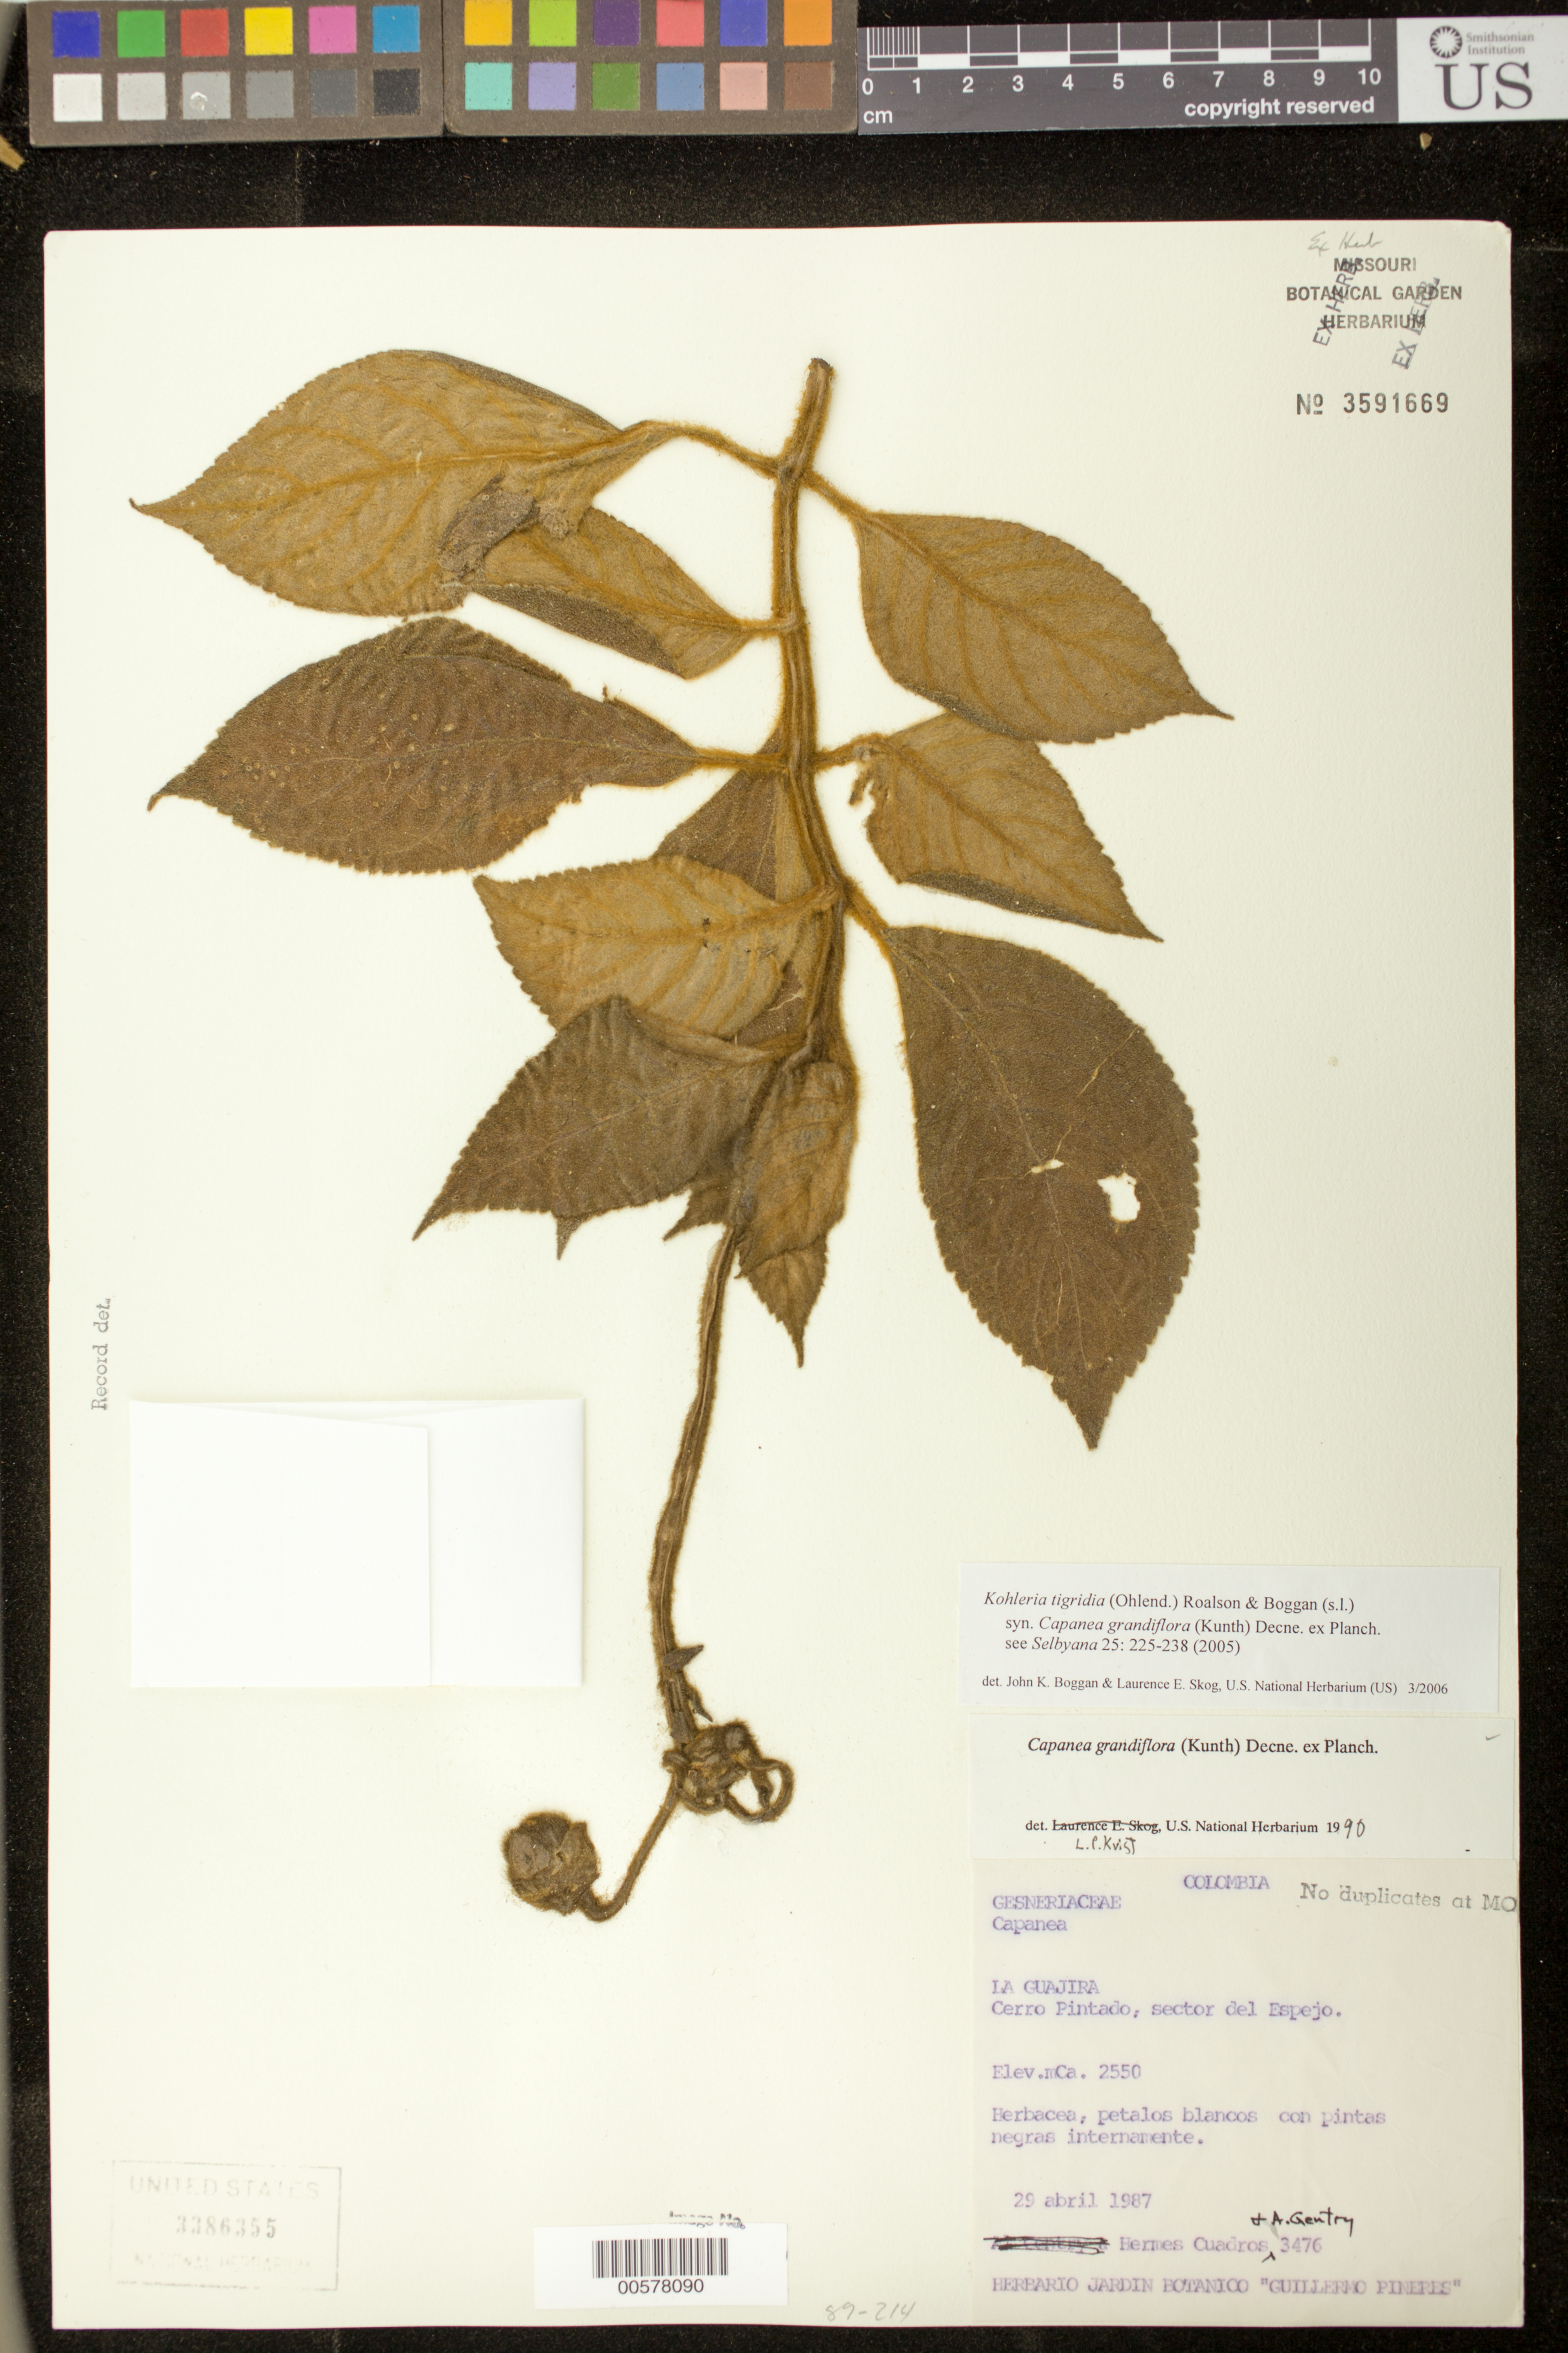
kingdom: Plantae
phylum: Tracheophyta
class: Magnoliopsida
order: Lamiales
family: Gesneriaceae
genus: Kohleria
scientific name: Kohleria tigridia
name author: (Ohlend.) Roalson & Boggan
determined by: Boggan, J. K.; Skog, L. E.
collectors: H. Cuadros V. & A. H. Gentry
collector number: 3476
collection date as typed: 29 Apr 1987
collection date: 1987-04-29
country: Colombia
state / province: La Guajira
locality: Cerro Pintado; sector del Espejoo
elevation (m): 2550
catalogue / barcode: US 3386355